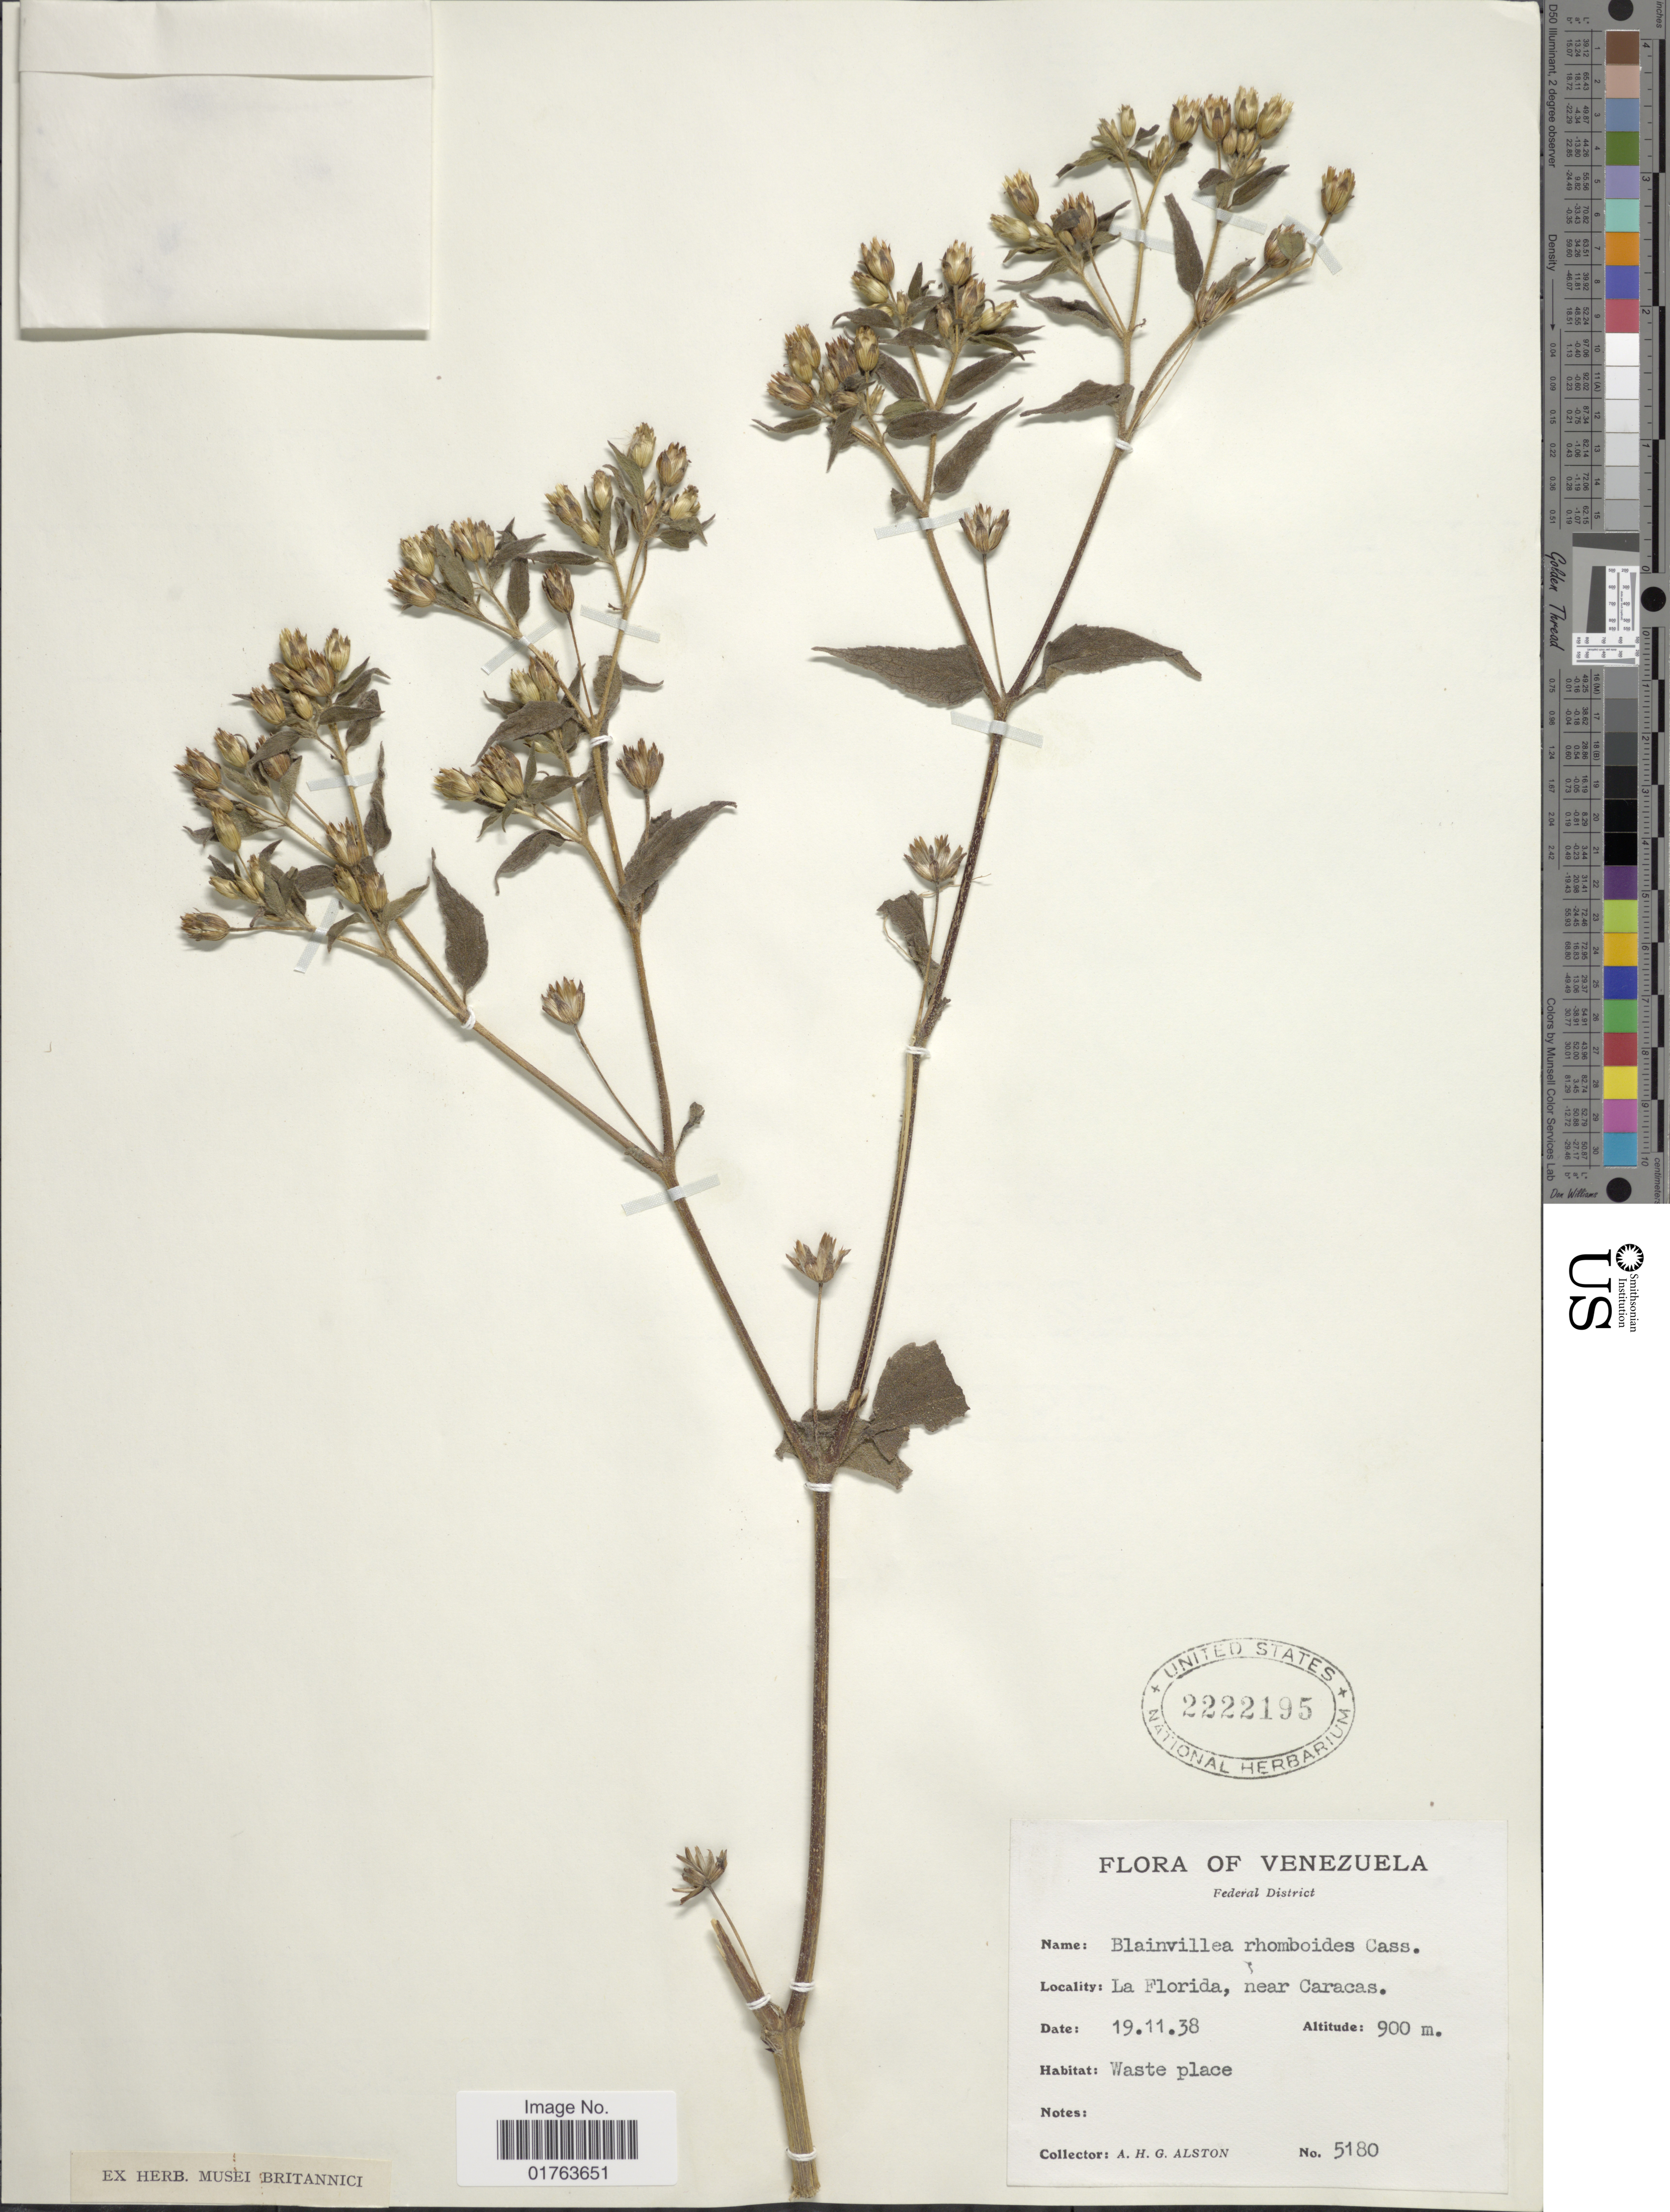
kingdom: Plantae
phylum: Tracheophyta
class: Magnoliopsida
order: Asterales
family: Asteraceae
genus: Blainvillea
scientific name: Blainvillea dichotoma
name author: Cass.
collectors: A. H. Alston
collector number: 5180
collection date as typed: Transcribed d/m/y: 19/11/38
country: Venezuela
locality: Federal District, La Florida, near Caracas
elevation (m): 900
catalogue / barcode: US 2222195